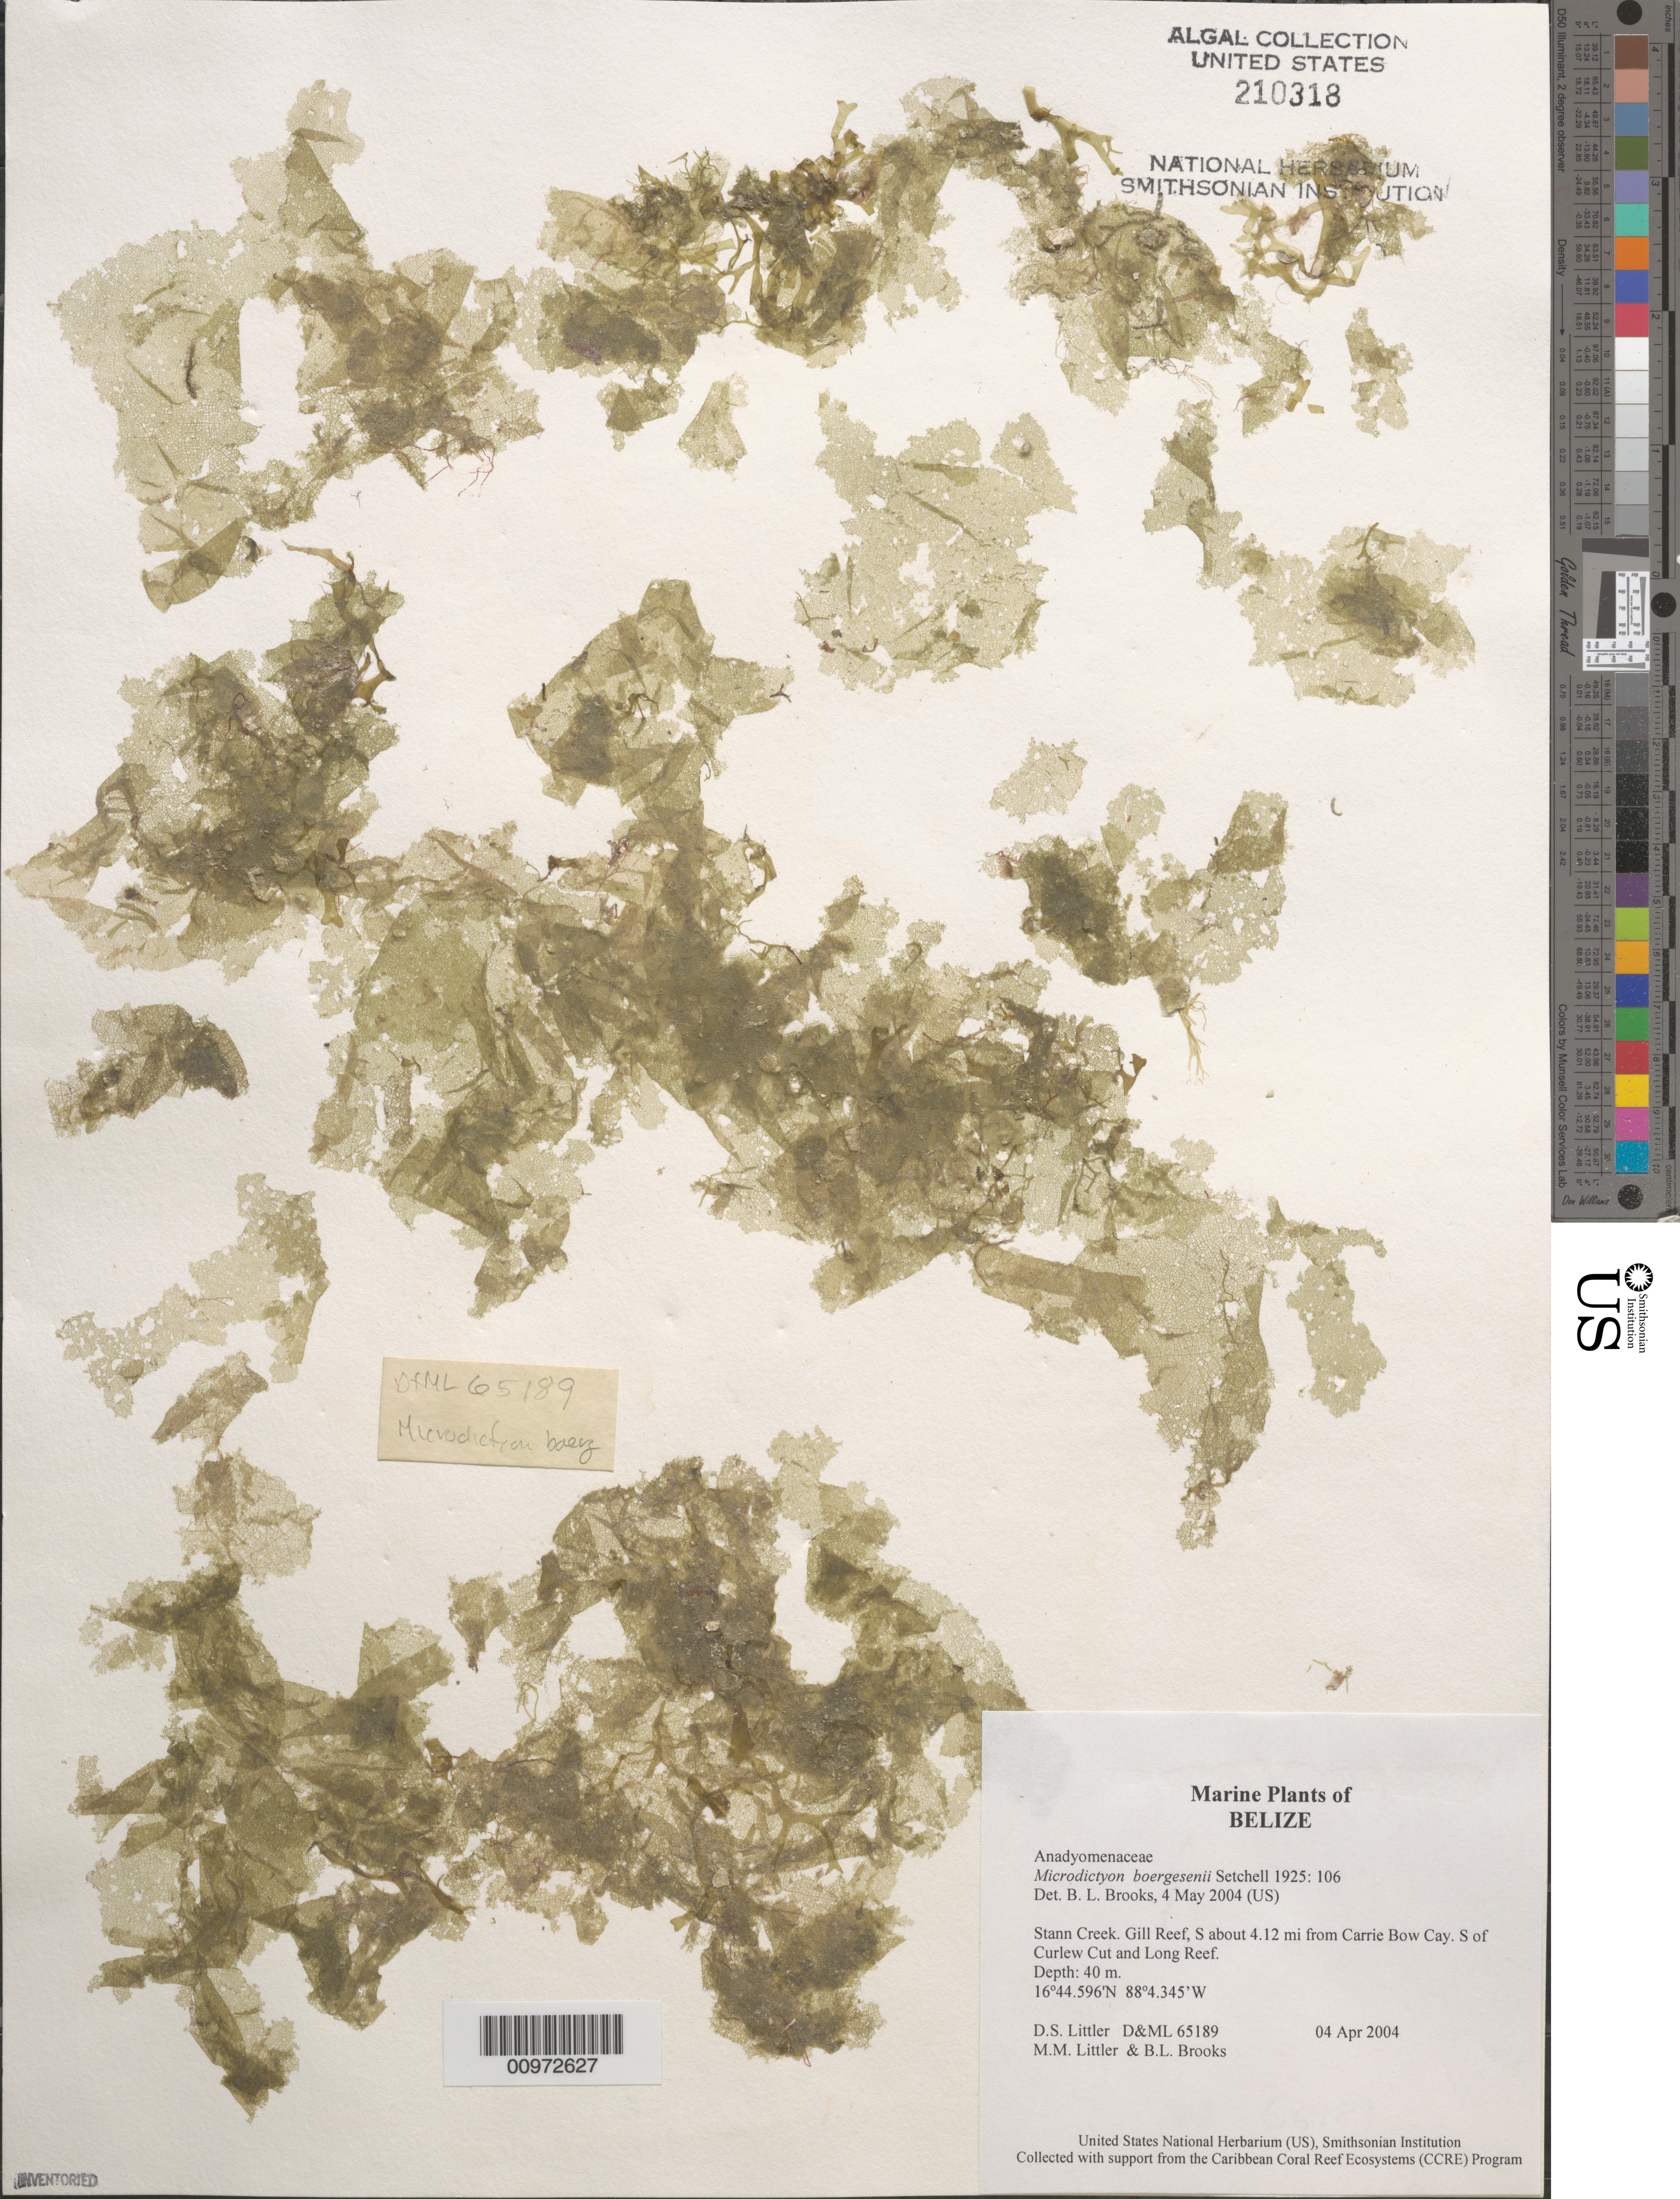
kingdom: Plantae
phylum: Chlorophyta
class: Ulvophyceae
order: Cladophorales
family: Anadyomenaceae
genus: Microdictyon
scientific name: Microdictyon boergesenii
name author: Setch.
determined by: Brooks, B. L., (BOT), Smithsonian Institution - National Museum of Natural History (UNITED STATES)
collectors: D. S. Littler, M. M. Littler & B. Brooks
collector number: D&ML 65189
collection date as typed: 04 Apr 2004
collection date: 2004-04-04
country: Belize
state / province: Stann Creek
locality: Gill Reef, south ca. 4.12 miles from Carrie Bow Cay, south of Curlew Cut and Long Reef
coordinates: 16 44.596'N, 88 4.345'W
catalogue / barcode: US 210318